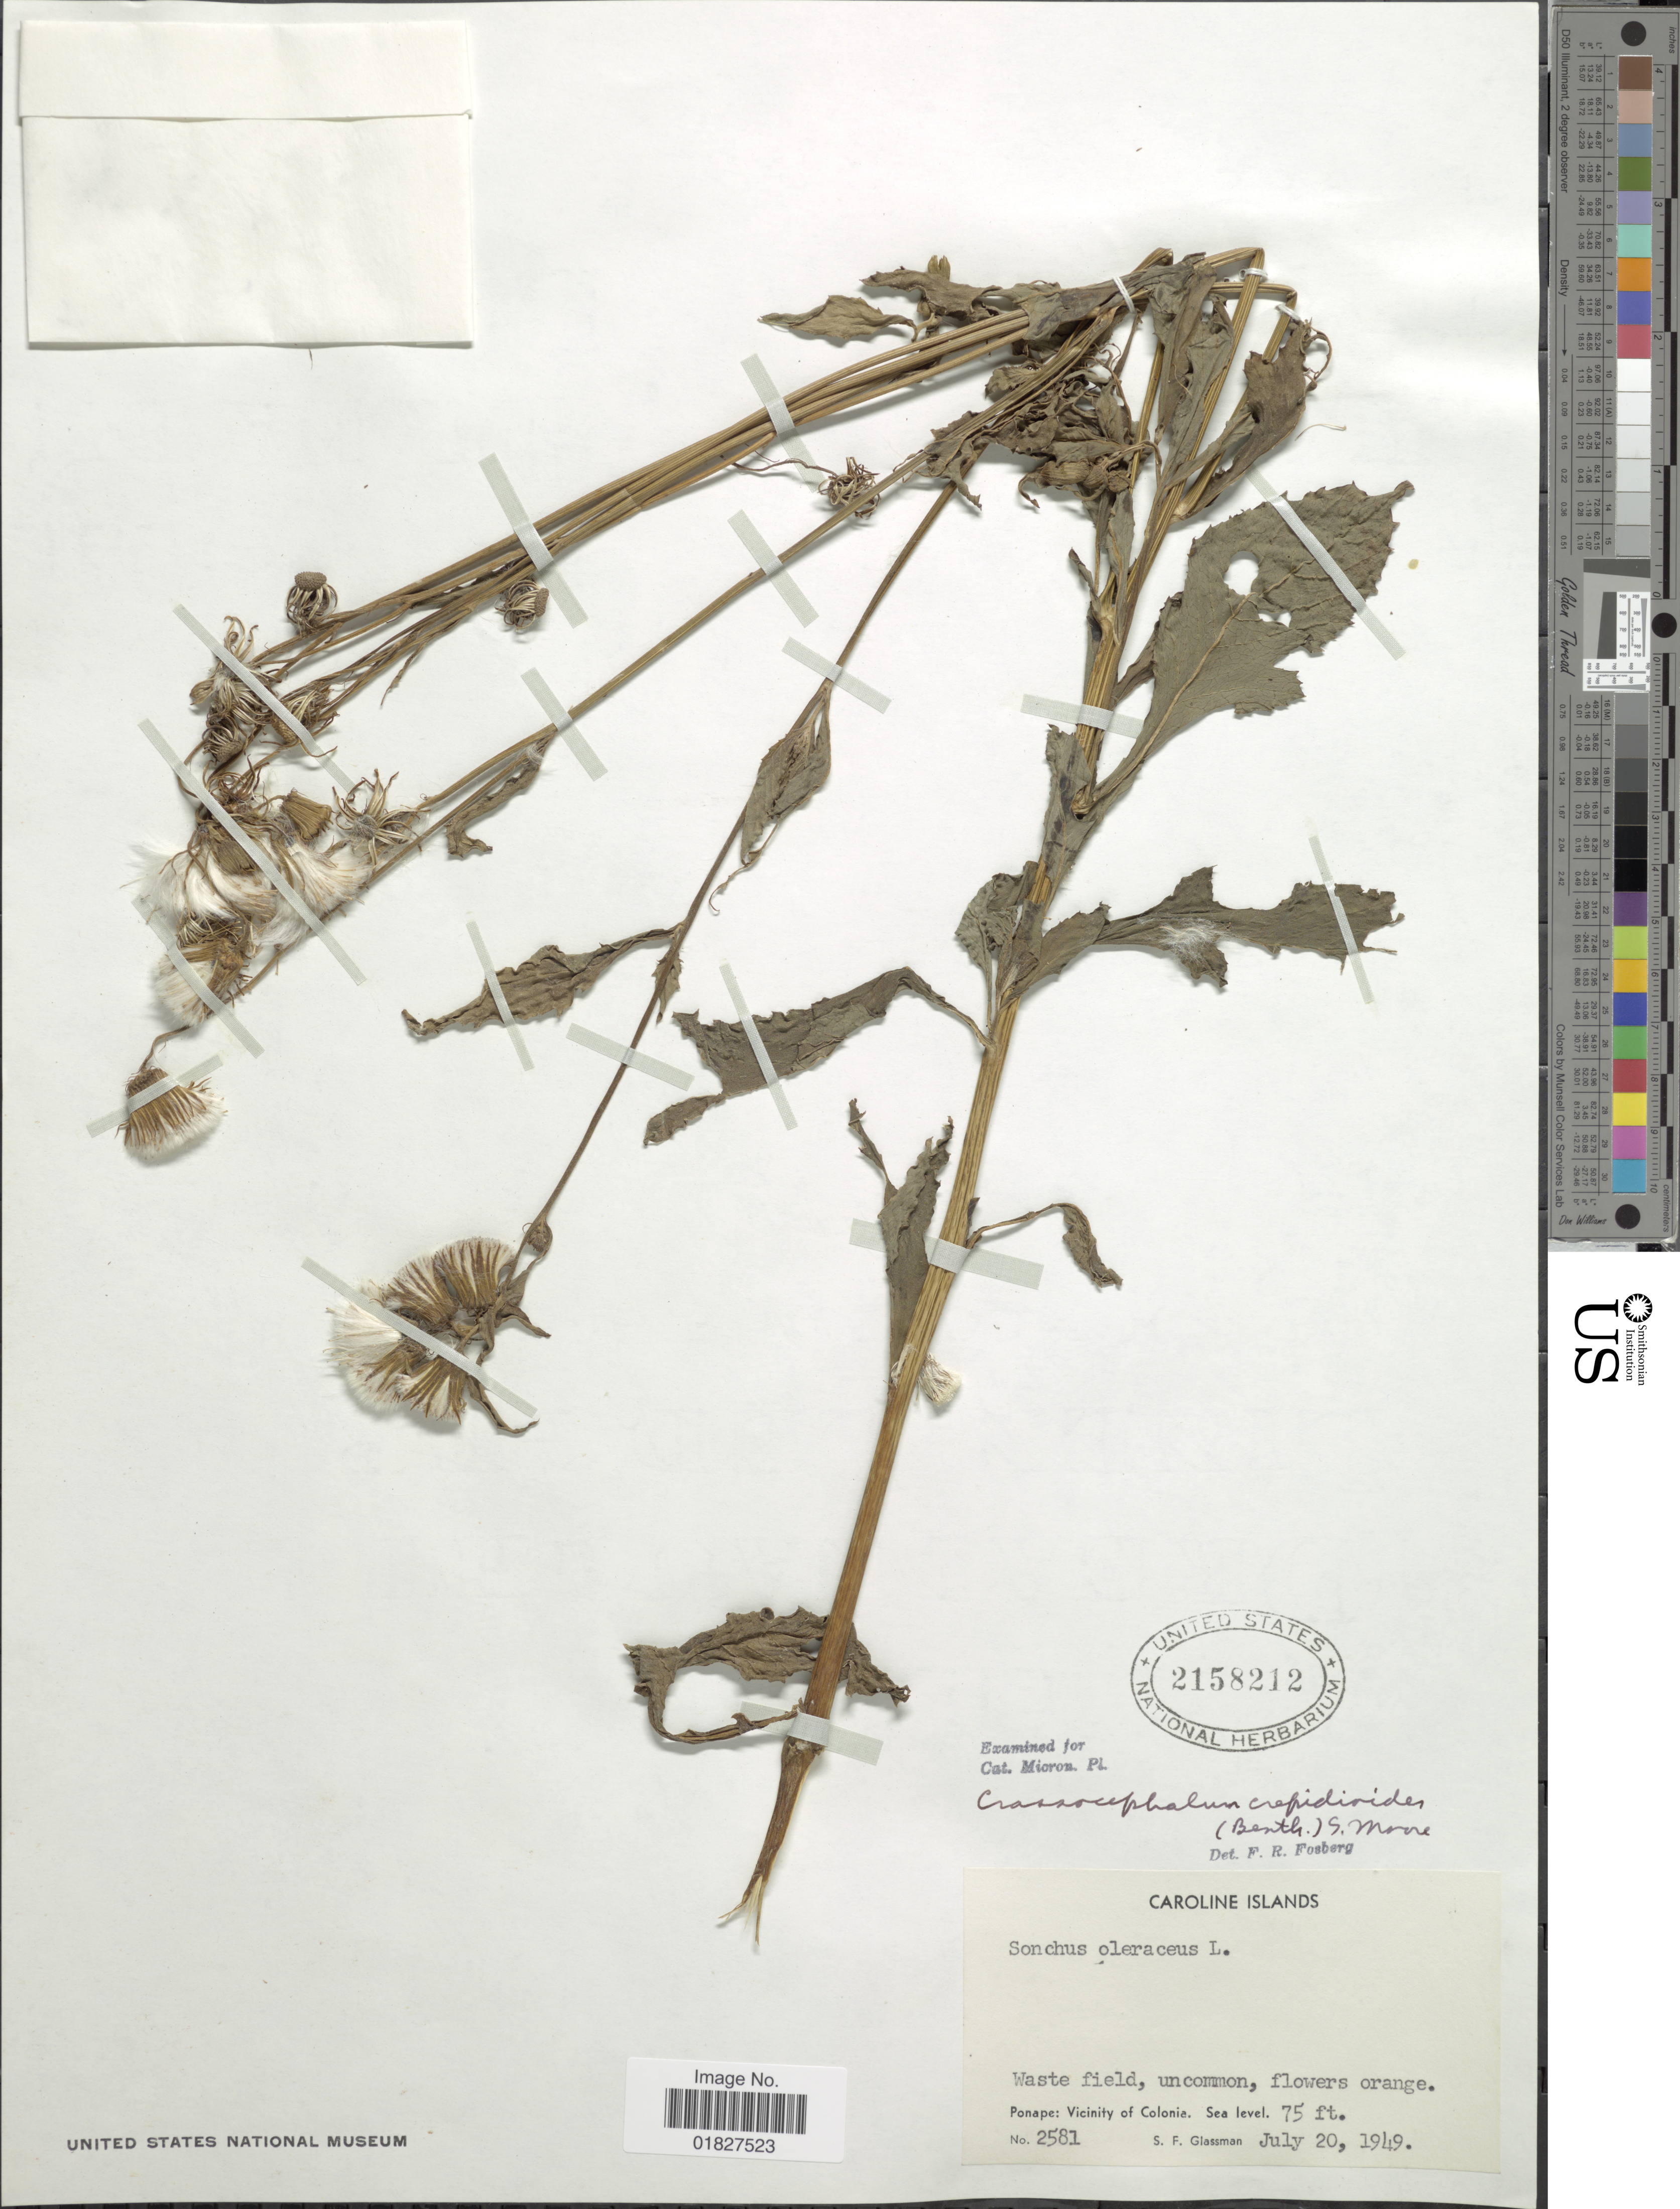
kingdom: Plantae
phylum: Tracheophyta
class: Magnoliopsida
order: Asterales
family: Asteraceae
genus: Crassocephalum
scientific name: Crassocephalum crepidioides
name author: (Benth.) S. Moore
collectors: S. F. Glassman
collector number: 2581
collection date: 1949-07-20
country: Micronesia, Federated States of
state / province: Pohnpei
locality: Caroline Islands, Ponape, Vicinity of Colonia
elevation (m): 23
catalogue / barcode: US 2158212